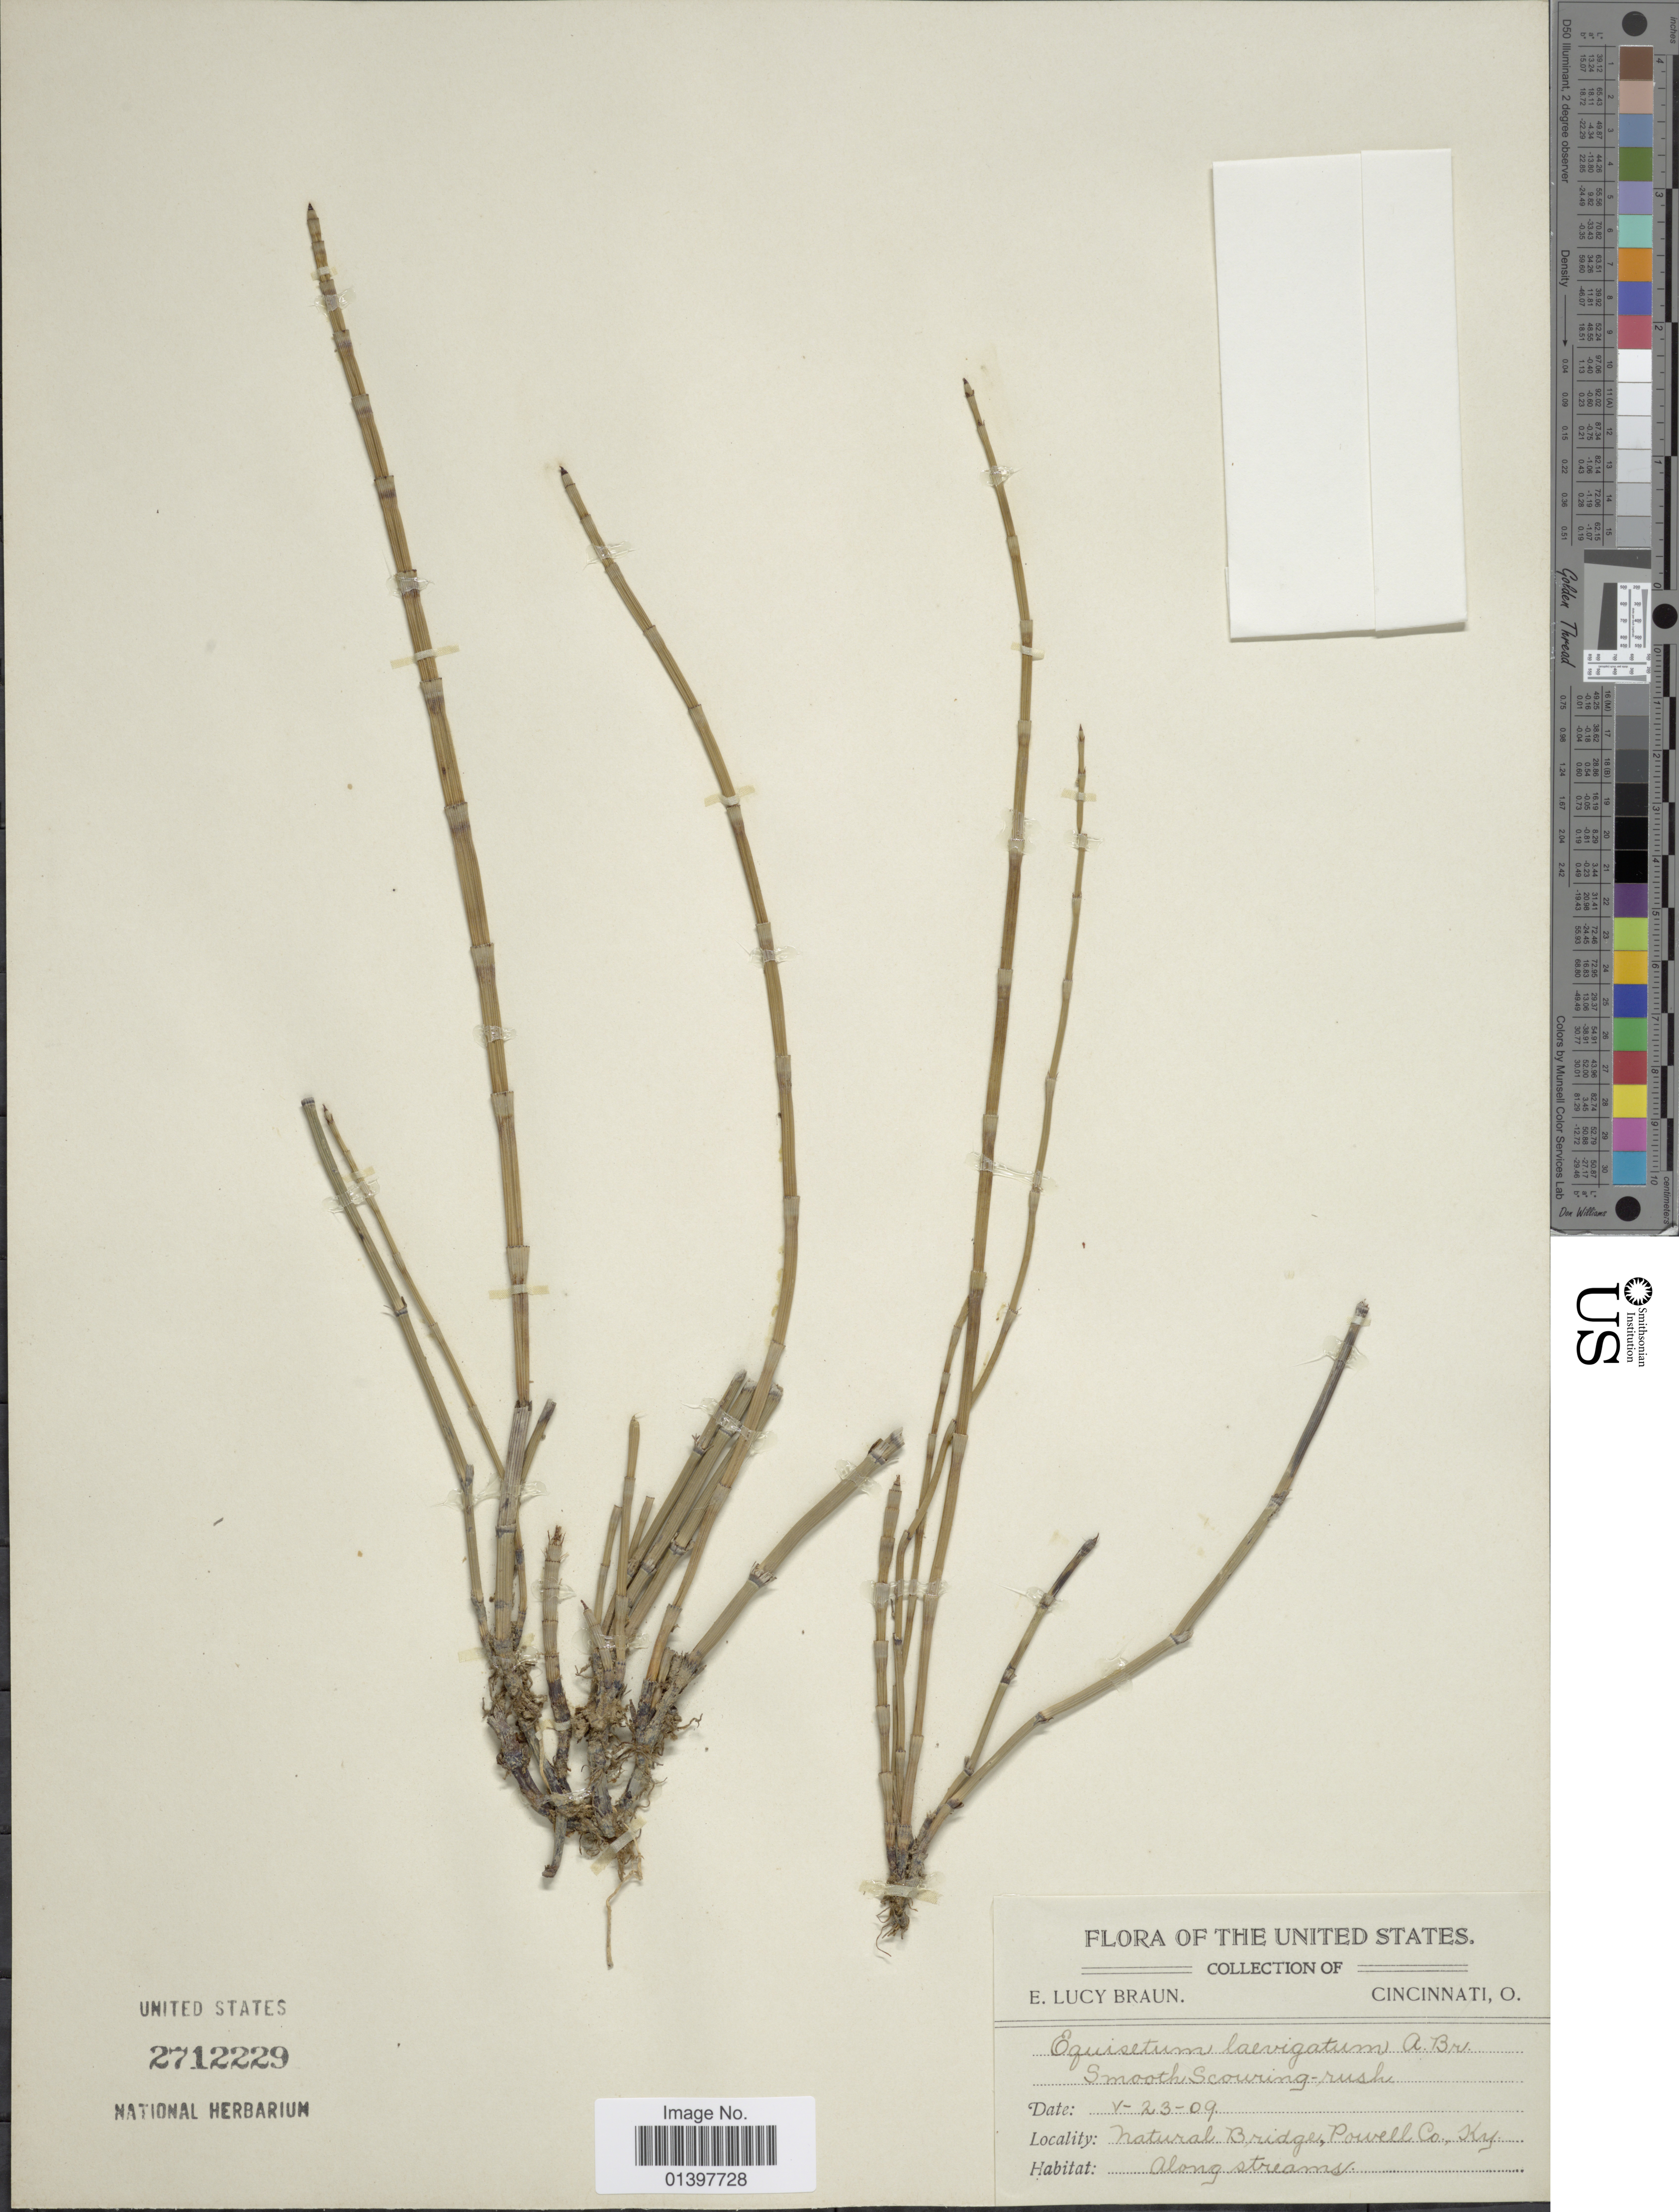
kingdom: Plantae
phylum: Tracheophyta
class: Polypodiopsida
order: Equisetales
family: Equisetaceae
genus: Equisetum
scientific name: Equisetum sp.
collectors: E. L. Braun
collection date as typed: Transcribed d/m/y: 23/5/9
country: United States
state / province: Kentucky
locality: Cincinnati, O., Natural Bridge, Powell Co., Ky, along streams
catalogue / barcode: US 2712229